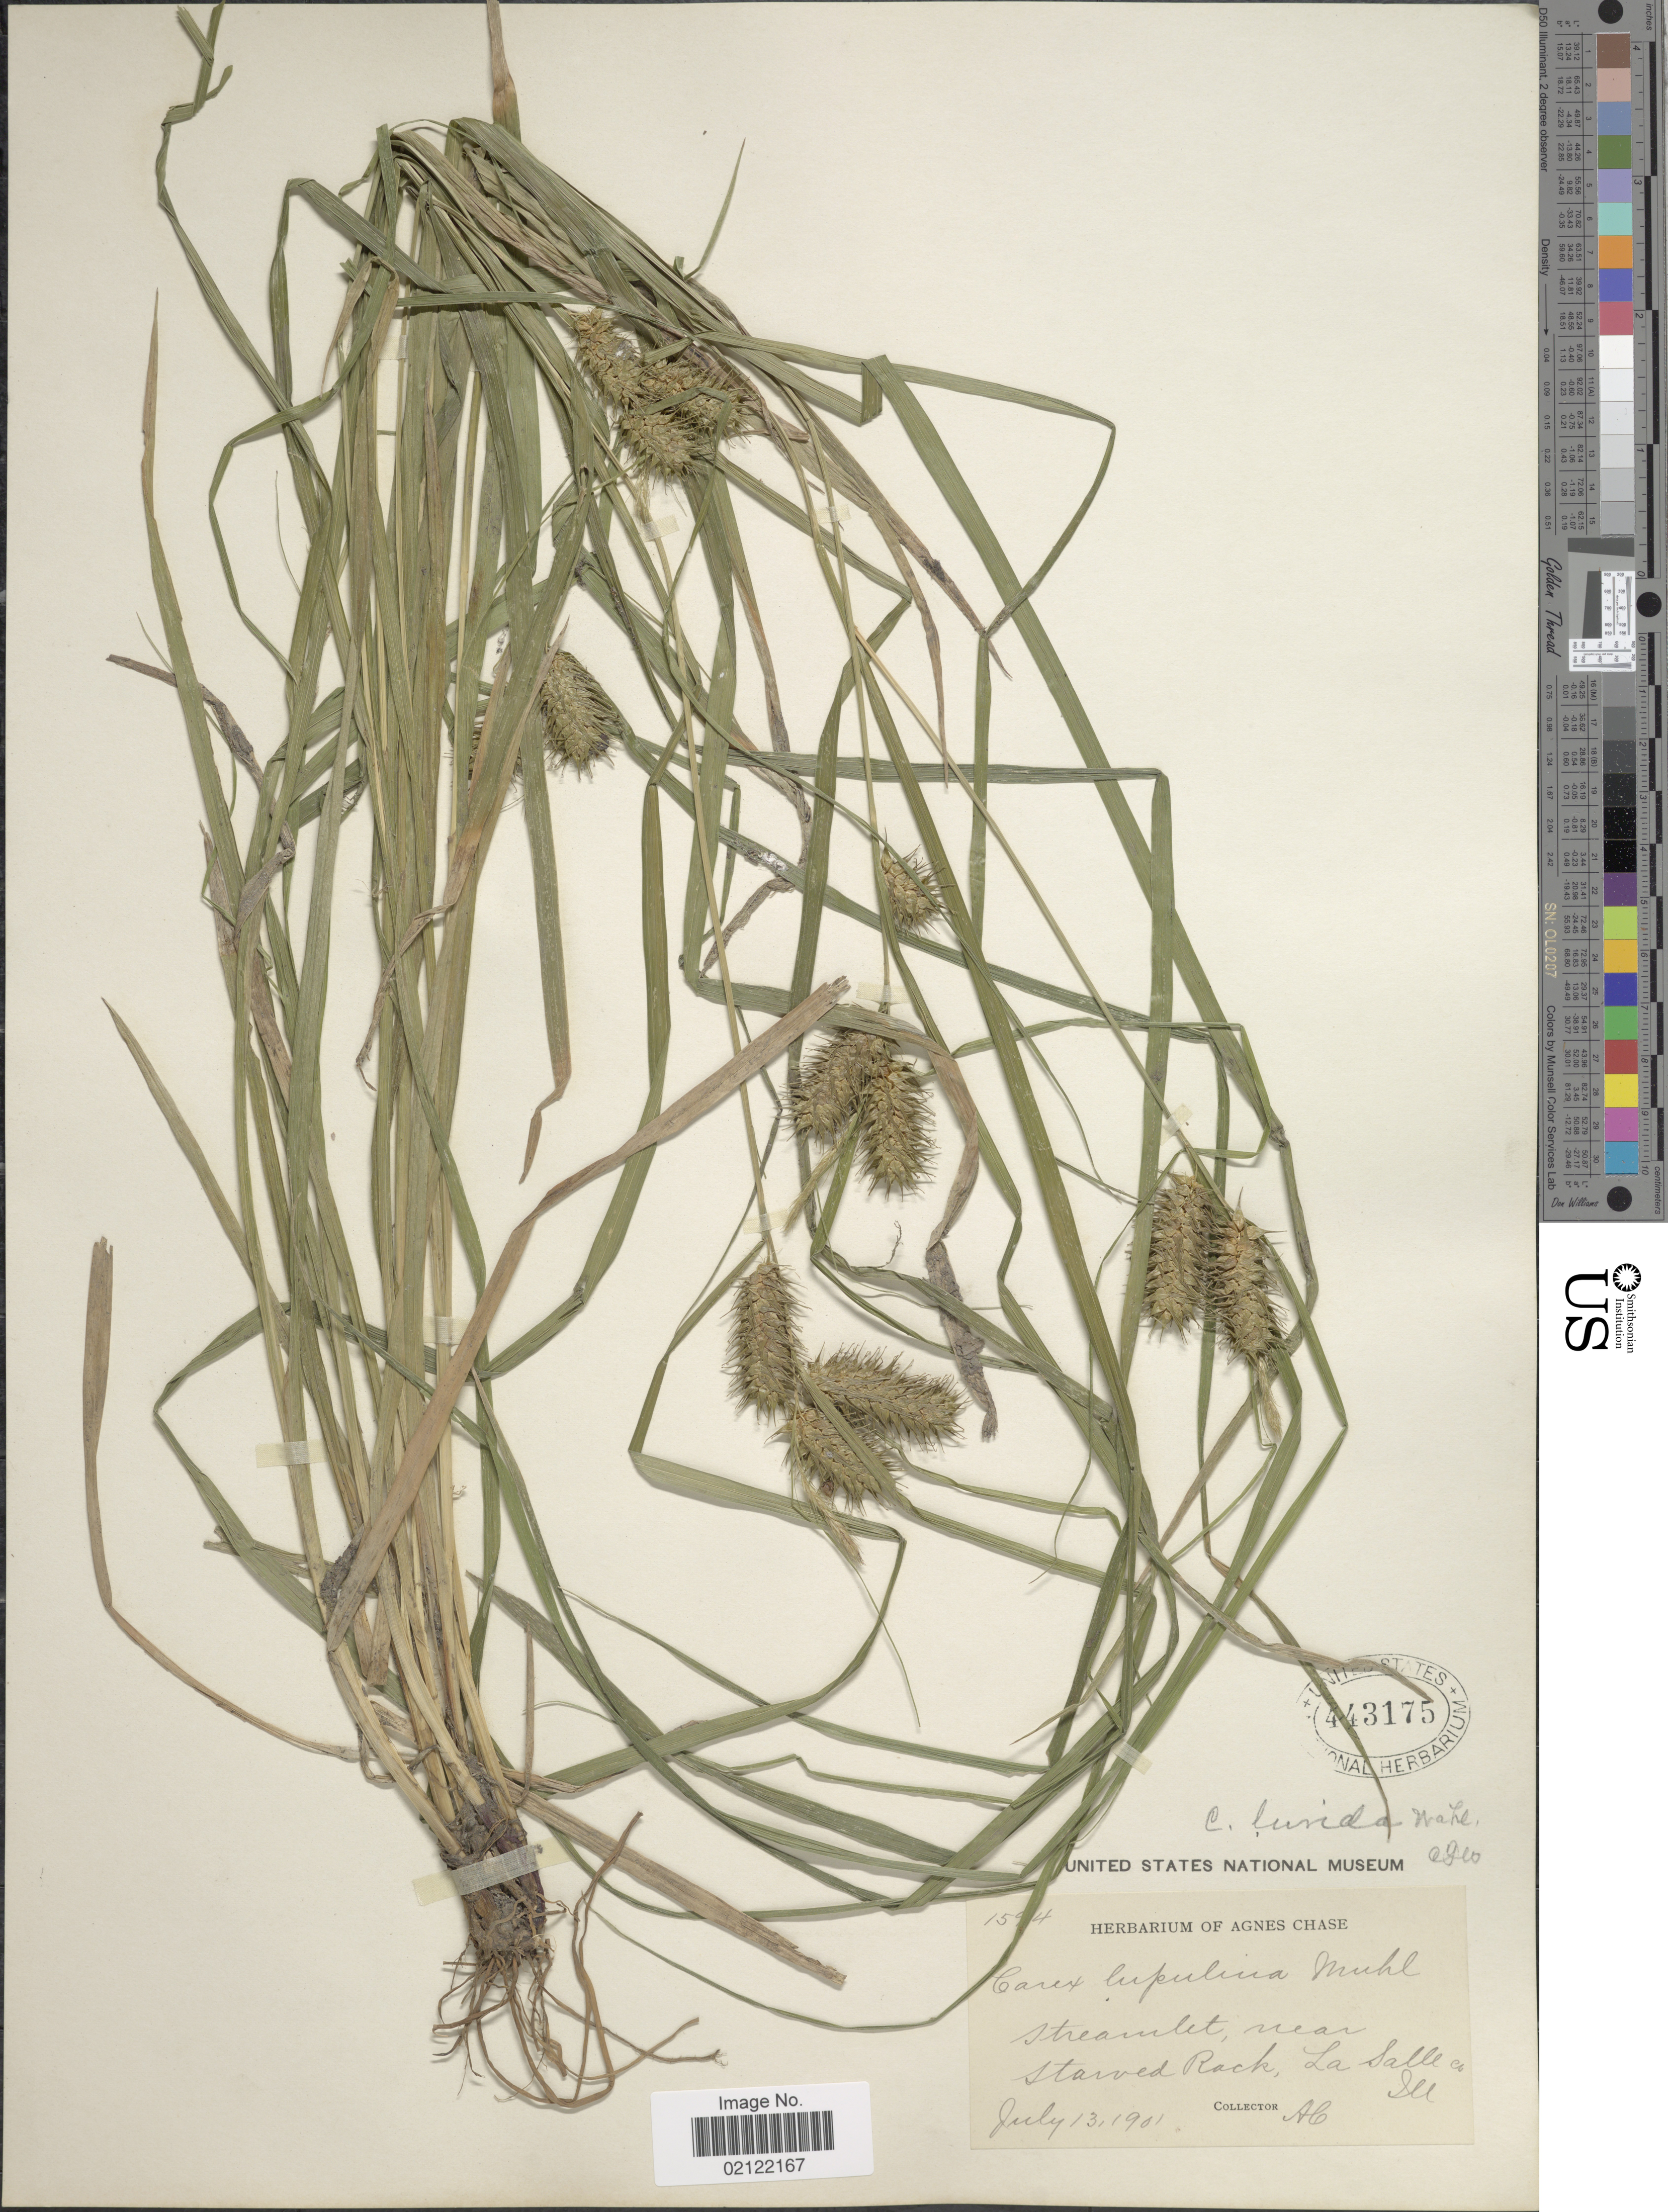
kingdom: Plantae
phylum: Tracheophyta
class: Liliopsida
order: Poales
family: Cyperaceae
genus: Carex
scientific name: Carex lurida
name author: Wahlenb.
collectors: A. Chase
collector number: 1594*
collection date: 1901-07-13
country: United States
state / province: Illinois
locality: Streamlet, near Starved Rock, La Salle Co. Ill.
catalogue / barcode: US 443175